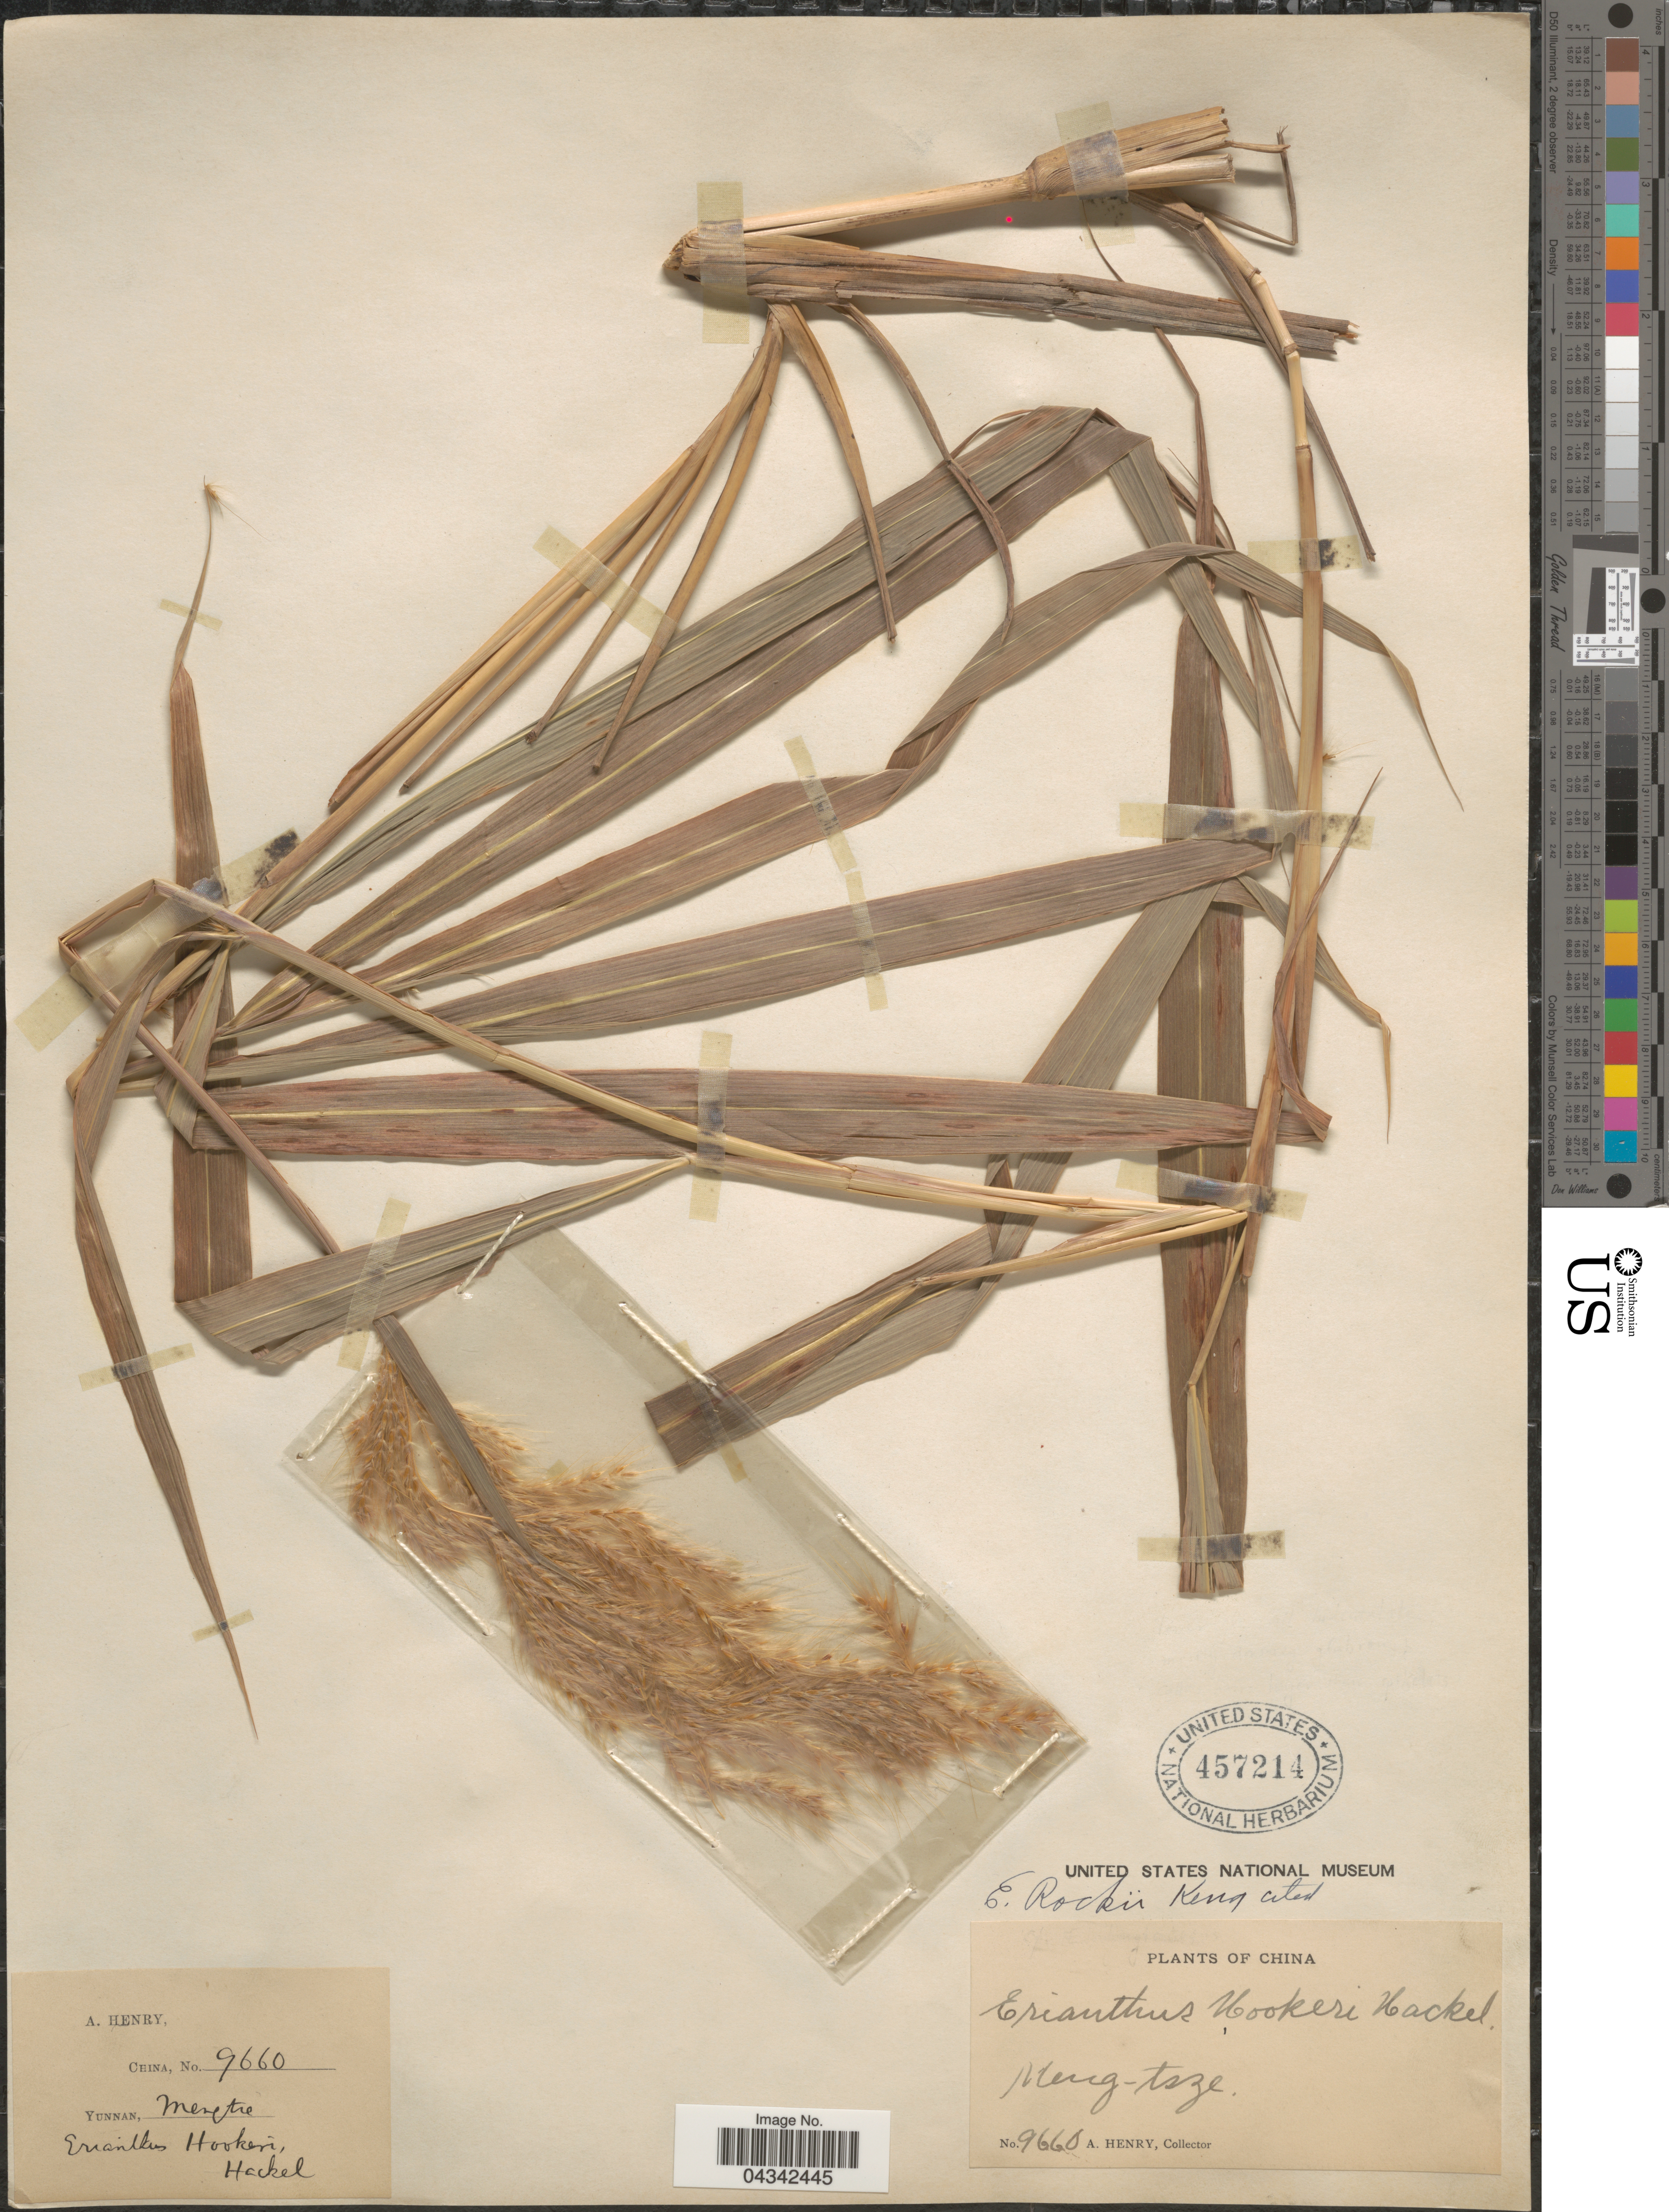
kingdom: Plantae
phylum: Tracheophyta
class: Liliopsida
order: Poales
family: Poaceae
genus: Tripidium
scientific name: Tripidium ravennae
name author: (L.) H. Scholz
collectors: A. Henry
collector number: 9660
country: China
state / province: Yunnan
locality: Meng-tsze.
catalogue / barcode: US 457214